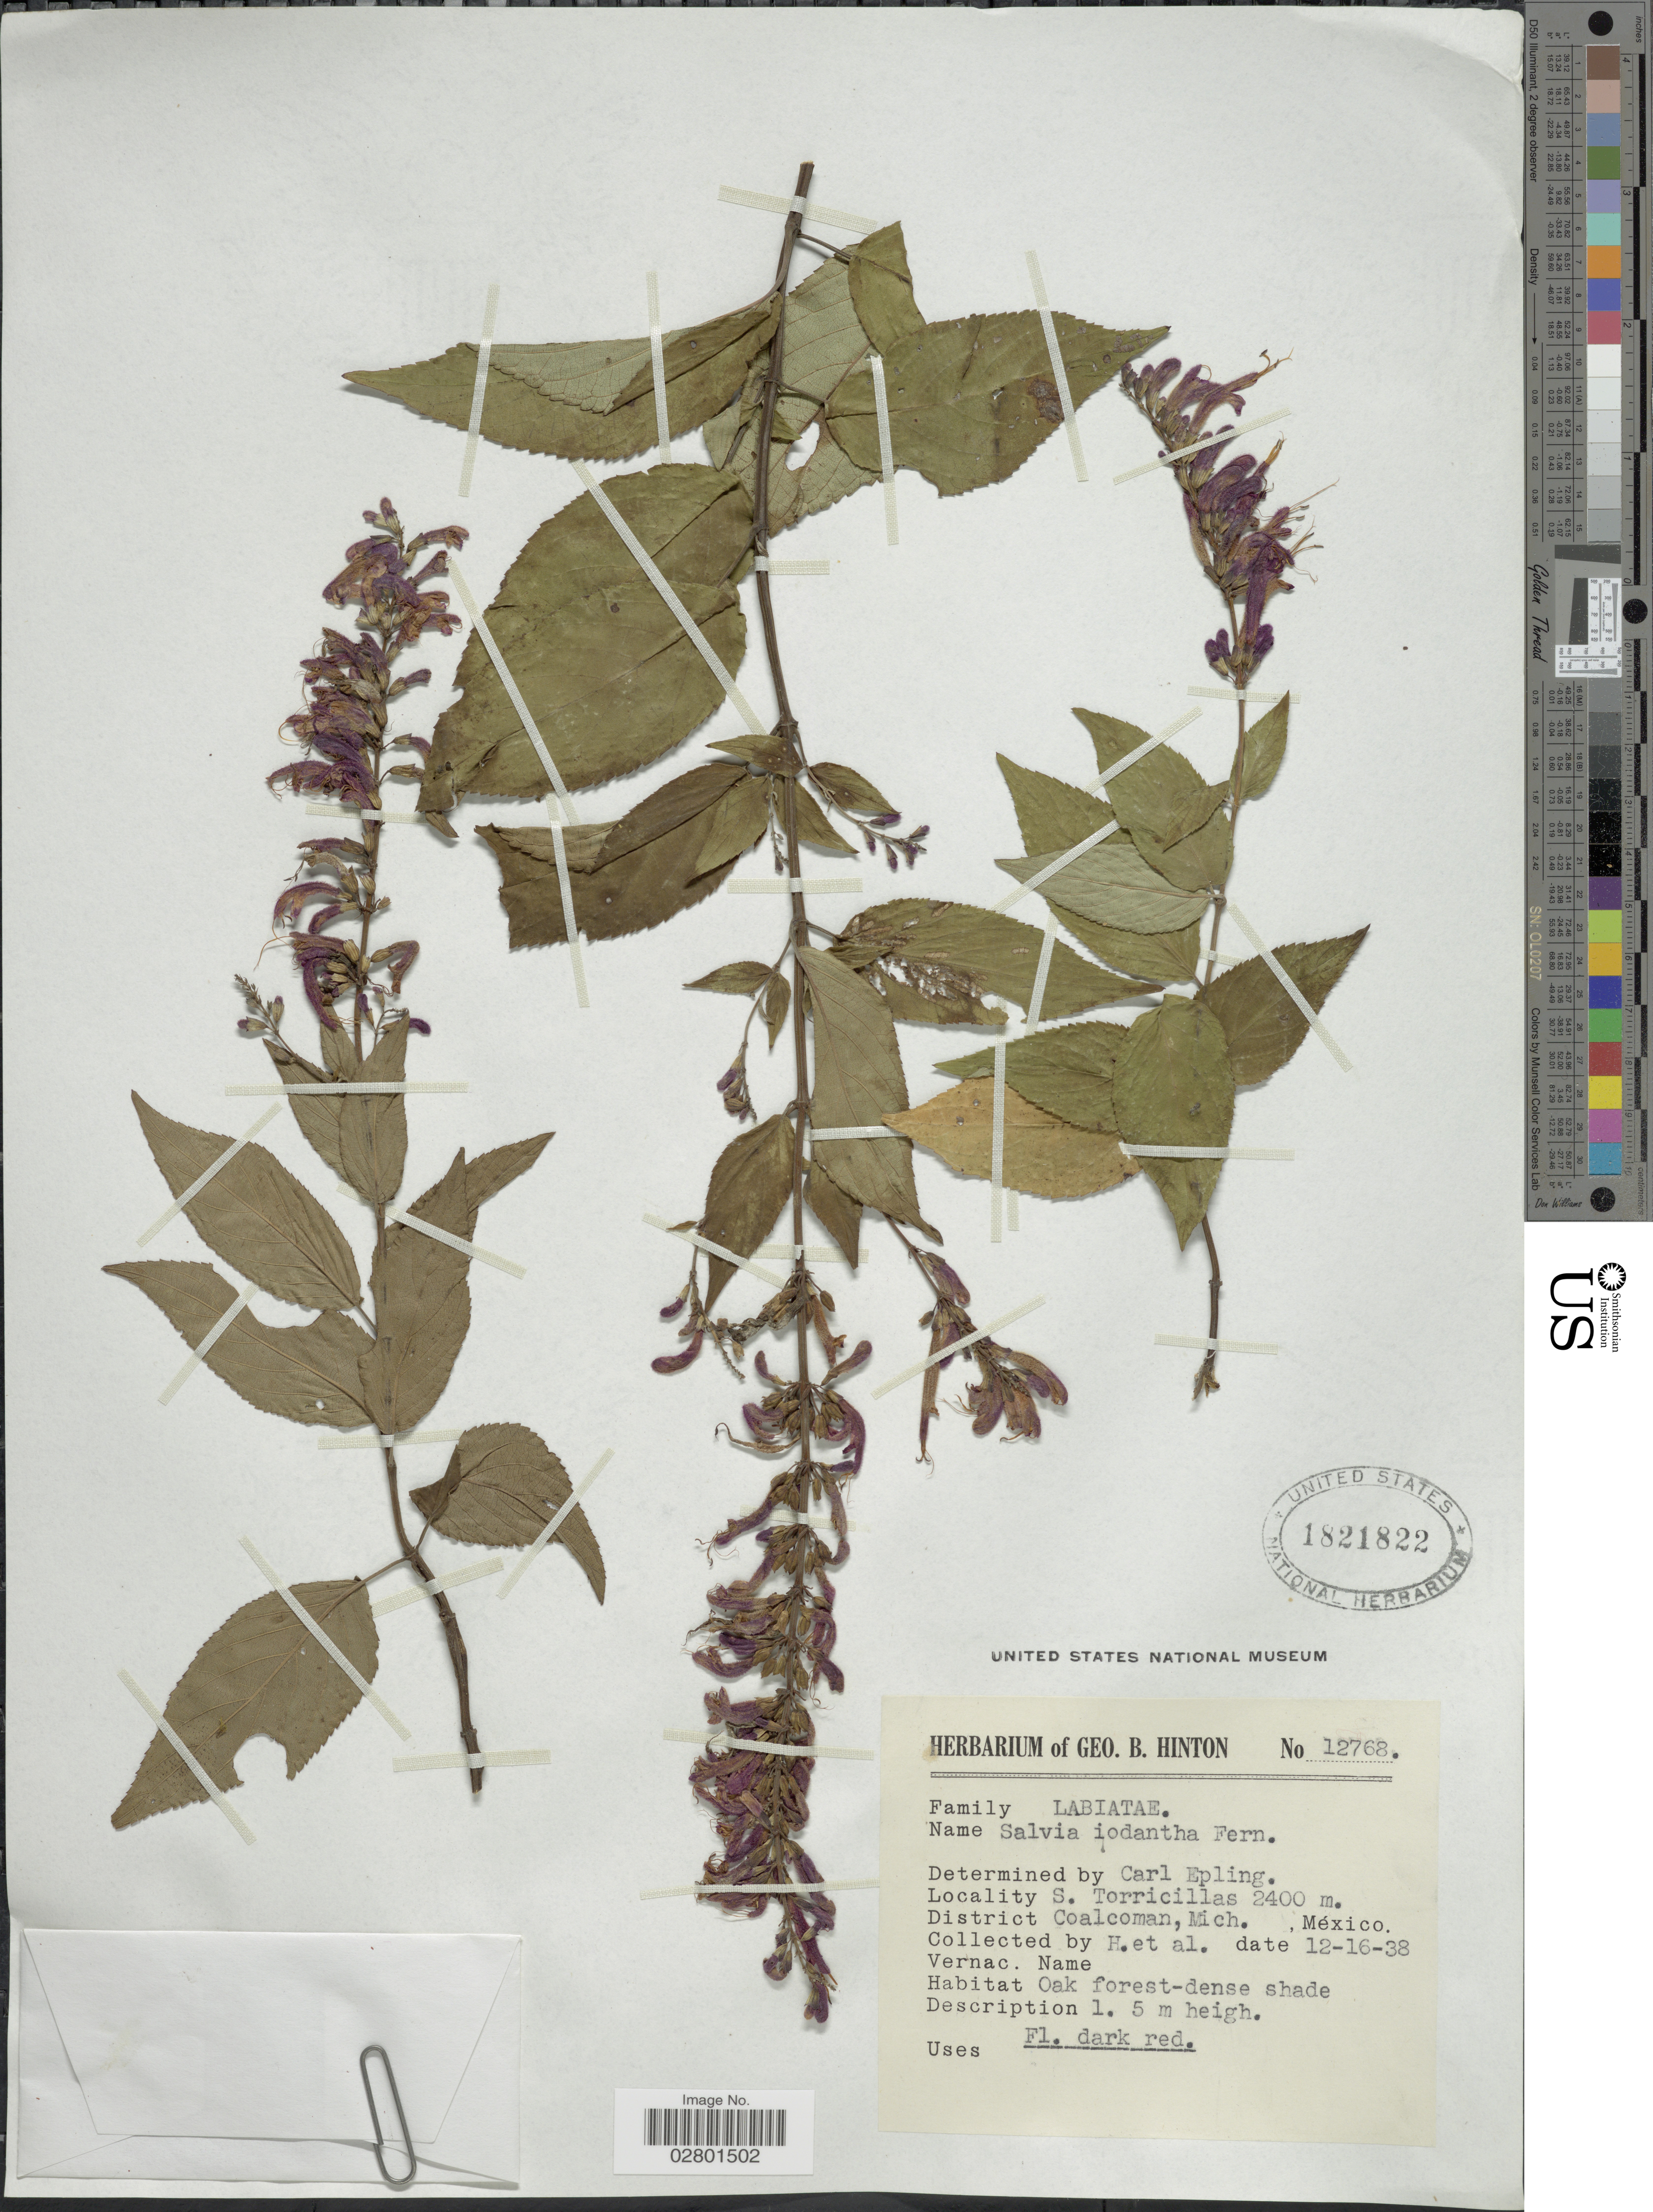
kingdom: Plantae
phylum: Tracheophyta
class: Magnoliopsida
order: Lamiales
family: Lamiaceae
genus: Salvia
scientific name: Salvia iodantha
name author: Fernald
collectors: G. B. Hinton & et al.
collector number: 12768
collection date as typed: Transcribed d/m/y: 16/12/38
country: Mexico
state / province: Michoacán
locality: S. Torricillas, District Coalman.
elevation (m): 2400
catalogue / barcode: US 1821822